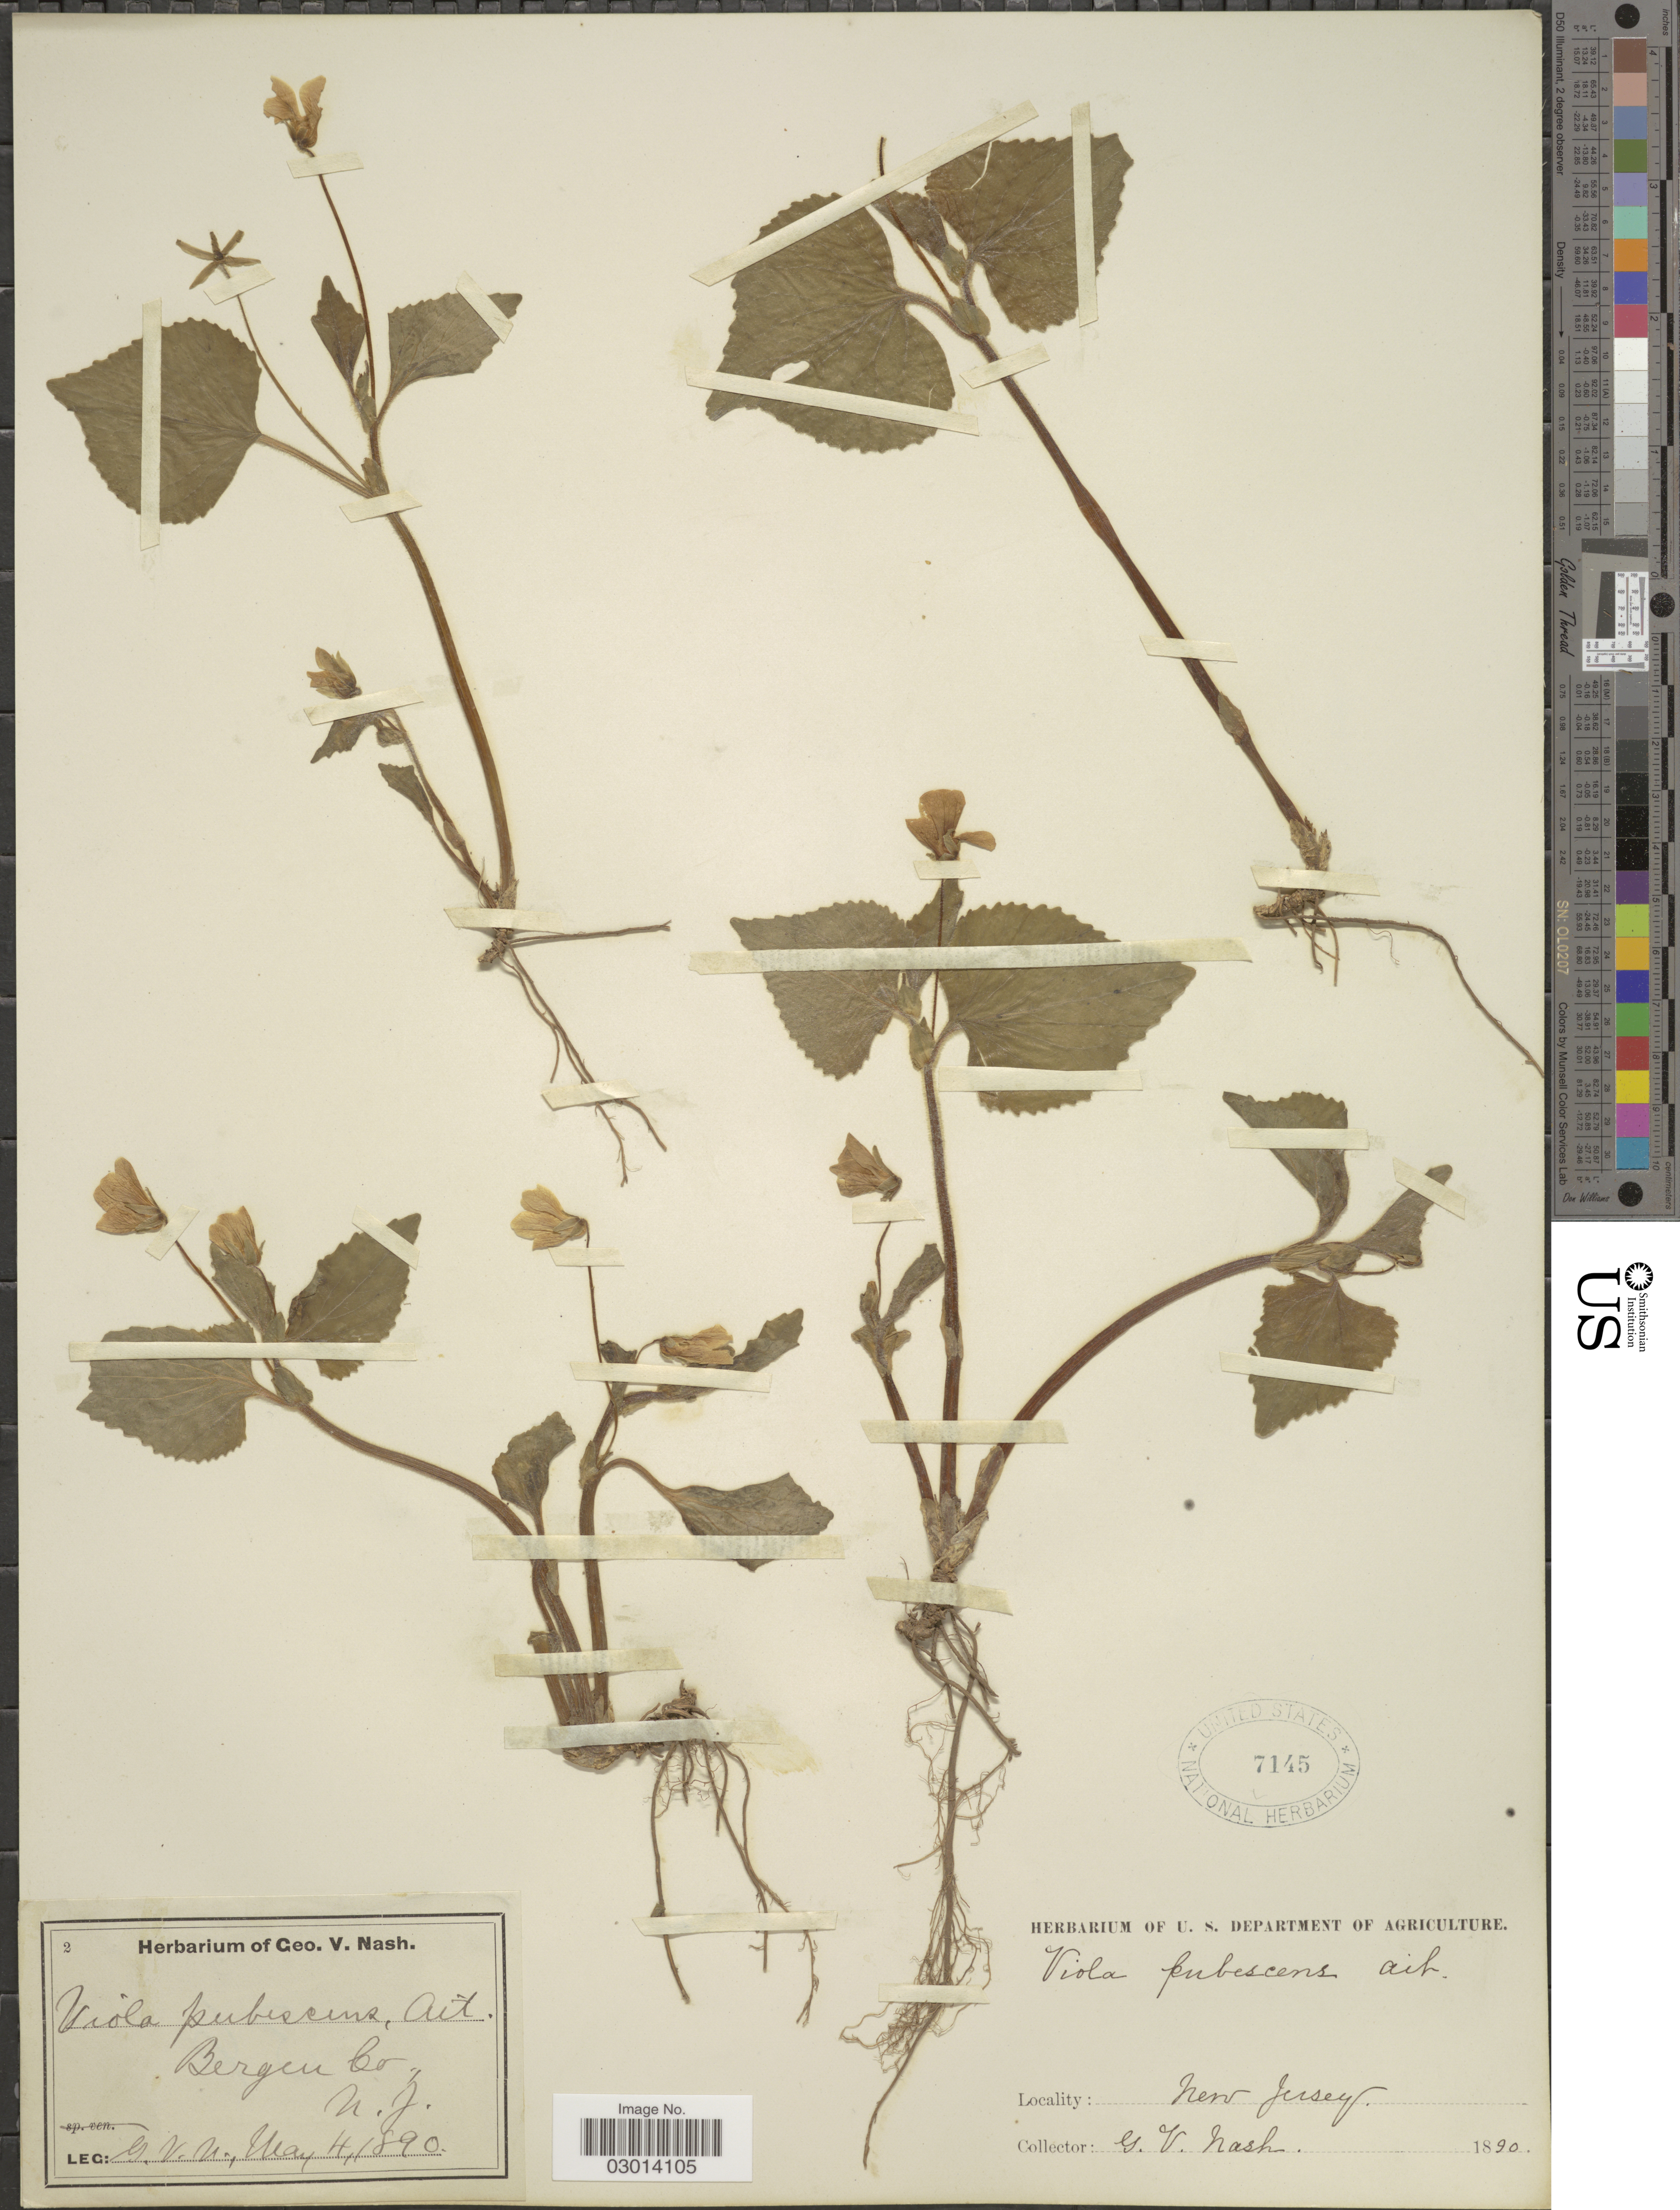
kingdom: Plantae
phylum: Tracheophyta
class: Magnoliopsida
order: Malpighiales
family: Violaceae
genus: Viola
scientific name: Viola pubescens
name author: Aiton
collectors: G. V. Nash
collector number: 2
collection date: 1890-05-04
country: United States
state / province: New Jersey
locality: Bergen Co.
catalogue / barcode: US 7145